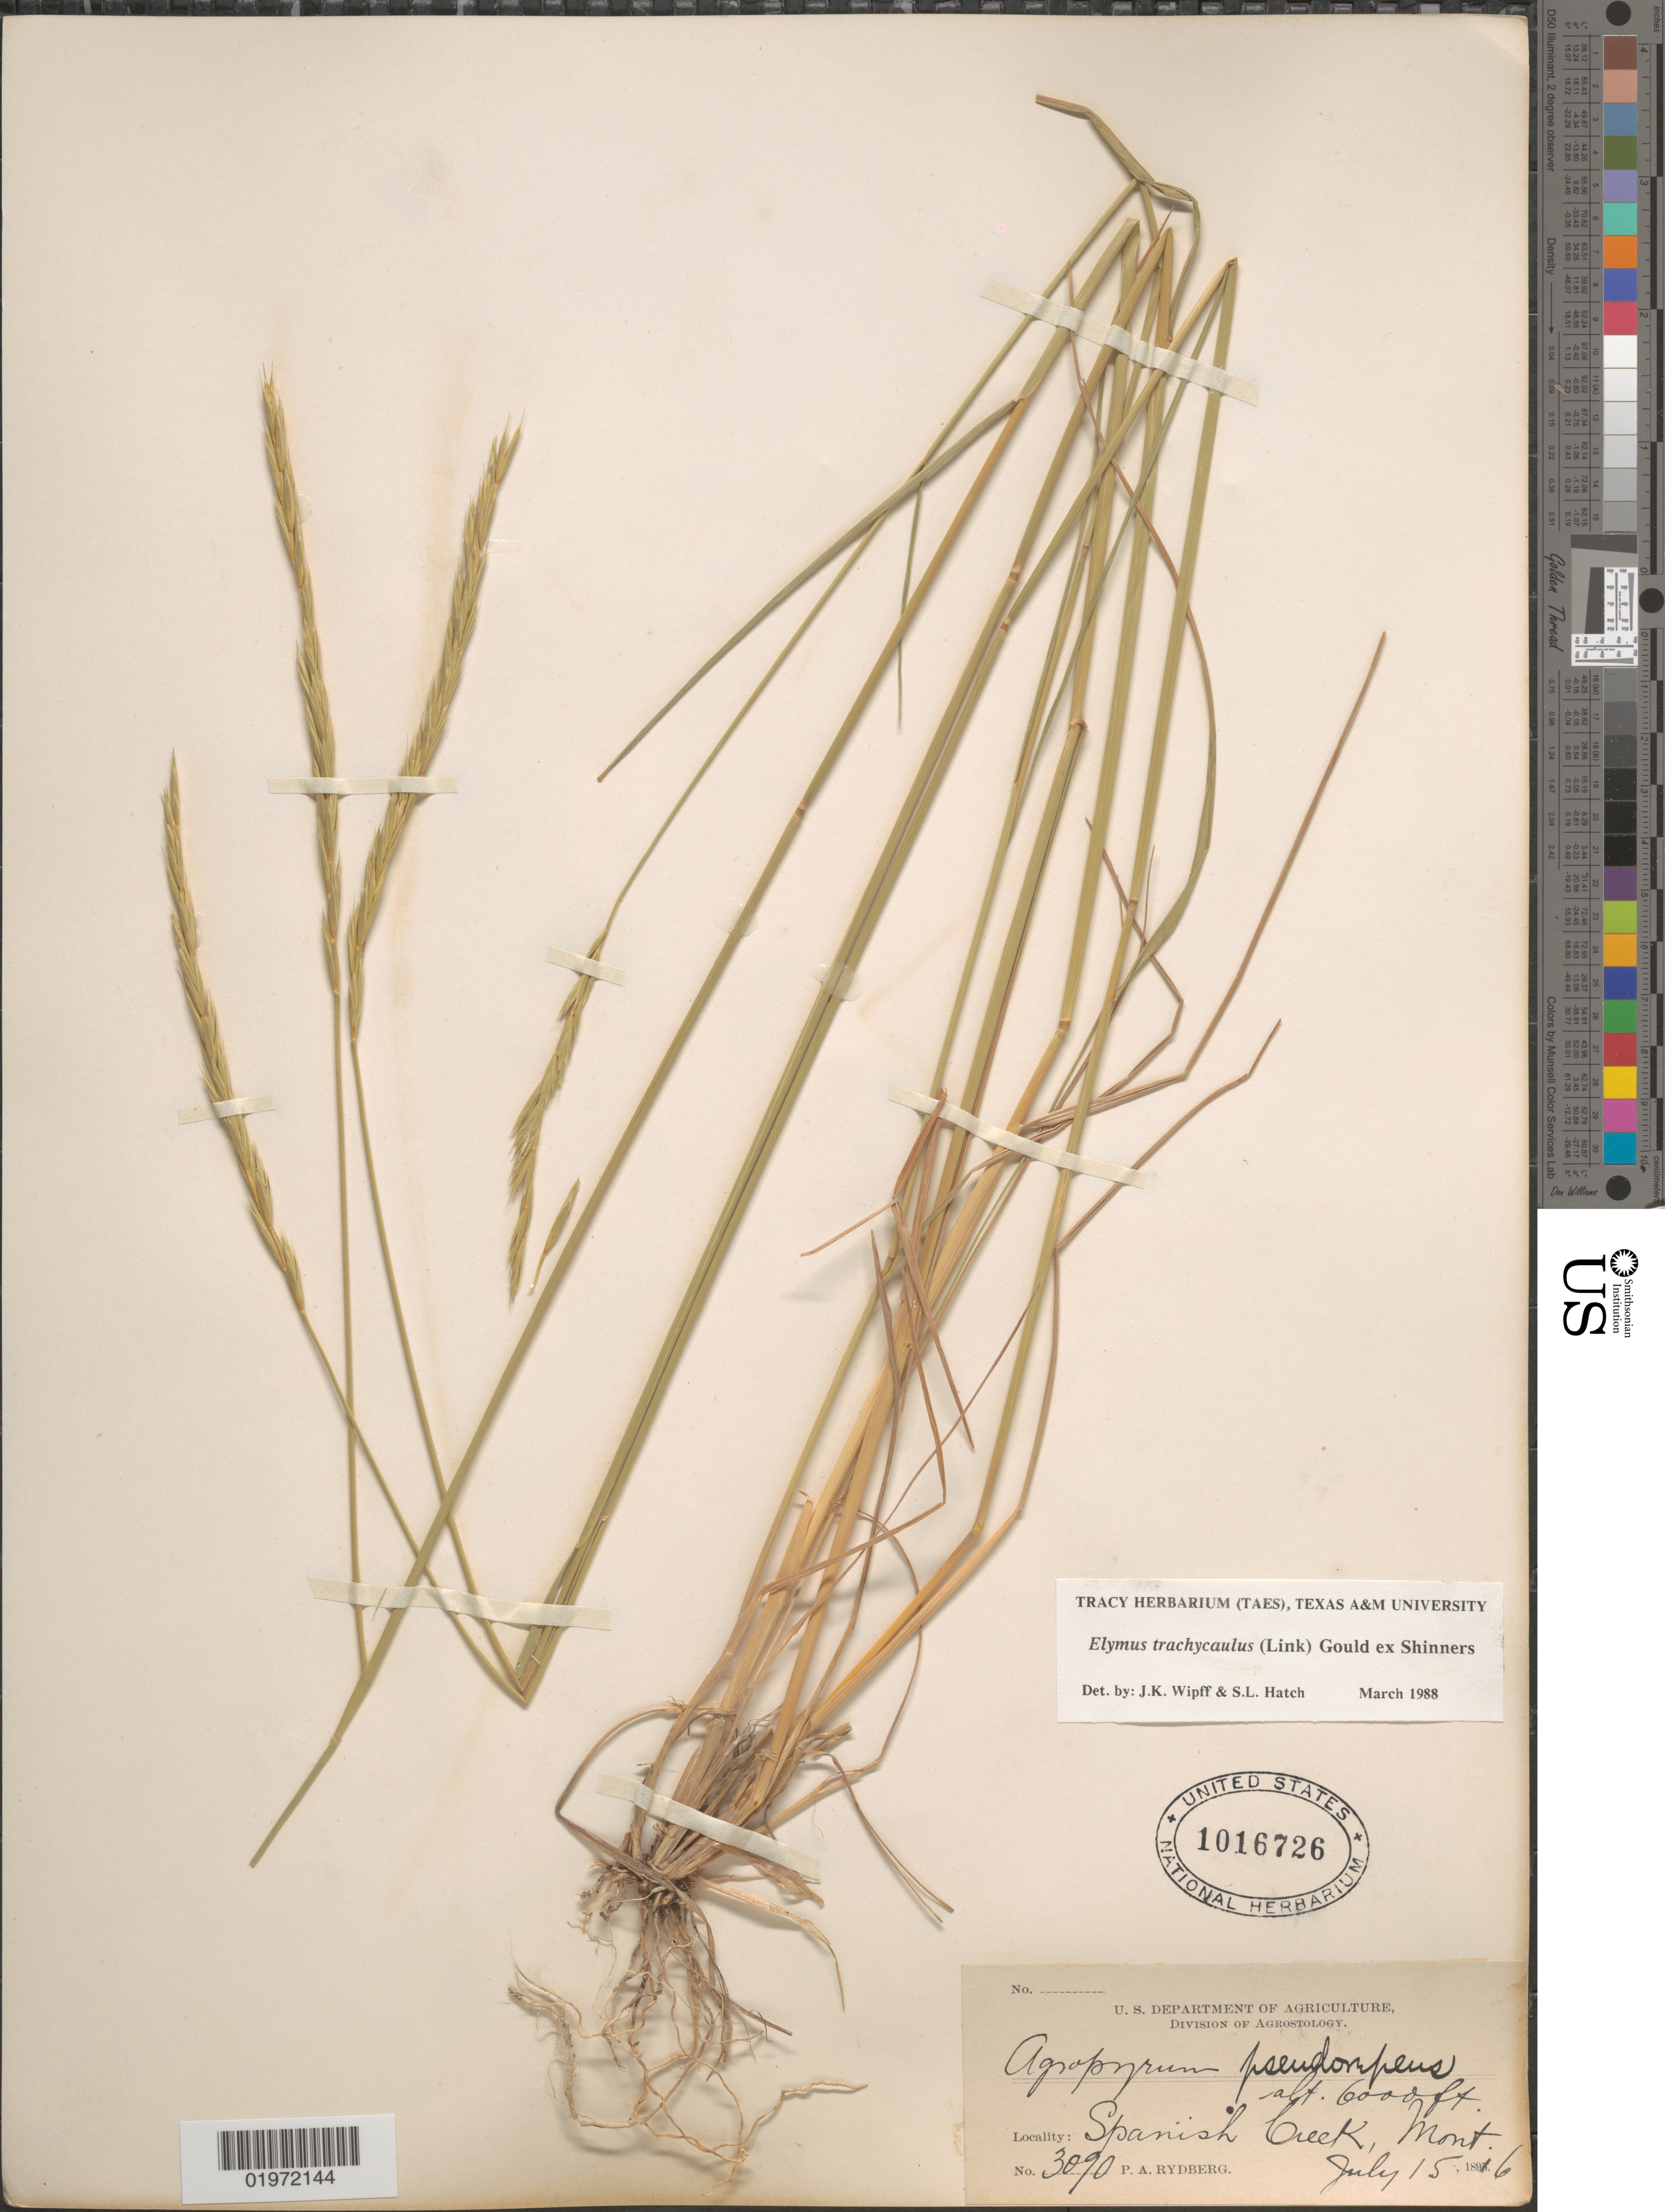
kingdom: Plantae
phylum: Tracheophyta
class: Liliopsida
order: Poales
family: Poaceae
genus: Elymus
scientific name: Elymus trachycaulus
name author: (Link) Gould ex Shinners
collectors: P. A. Rydberg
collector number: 3070*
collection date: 1896-07-15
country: United States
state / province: Montana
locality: Spanish Creek.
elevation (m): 1829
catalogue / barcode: US 1016726